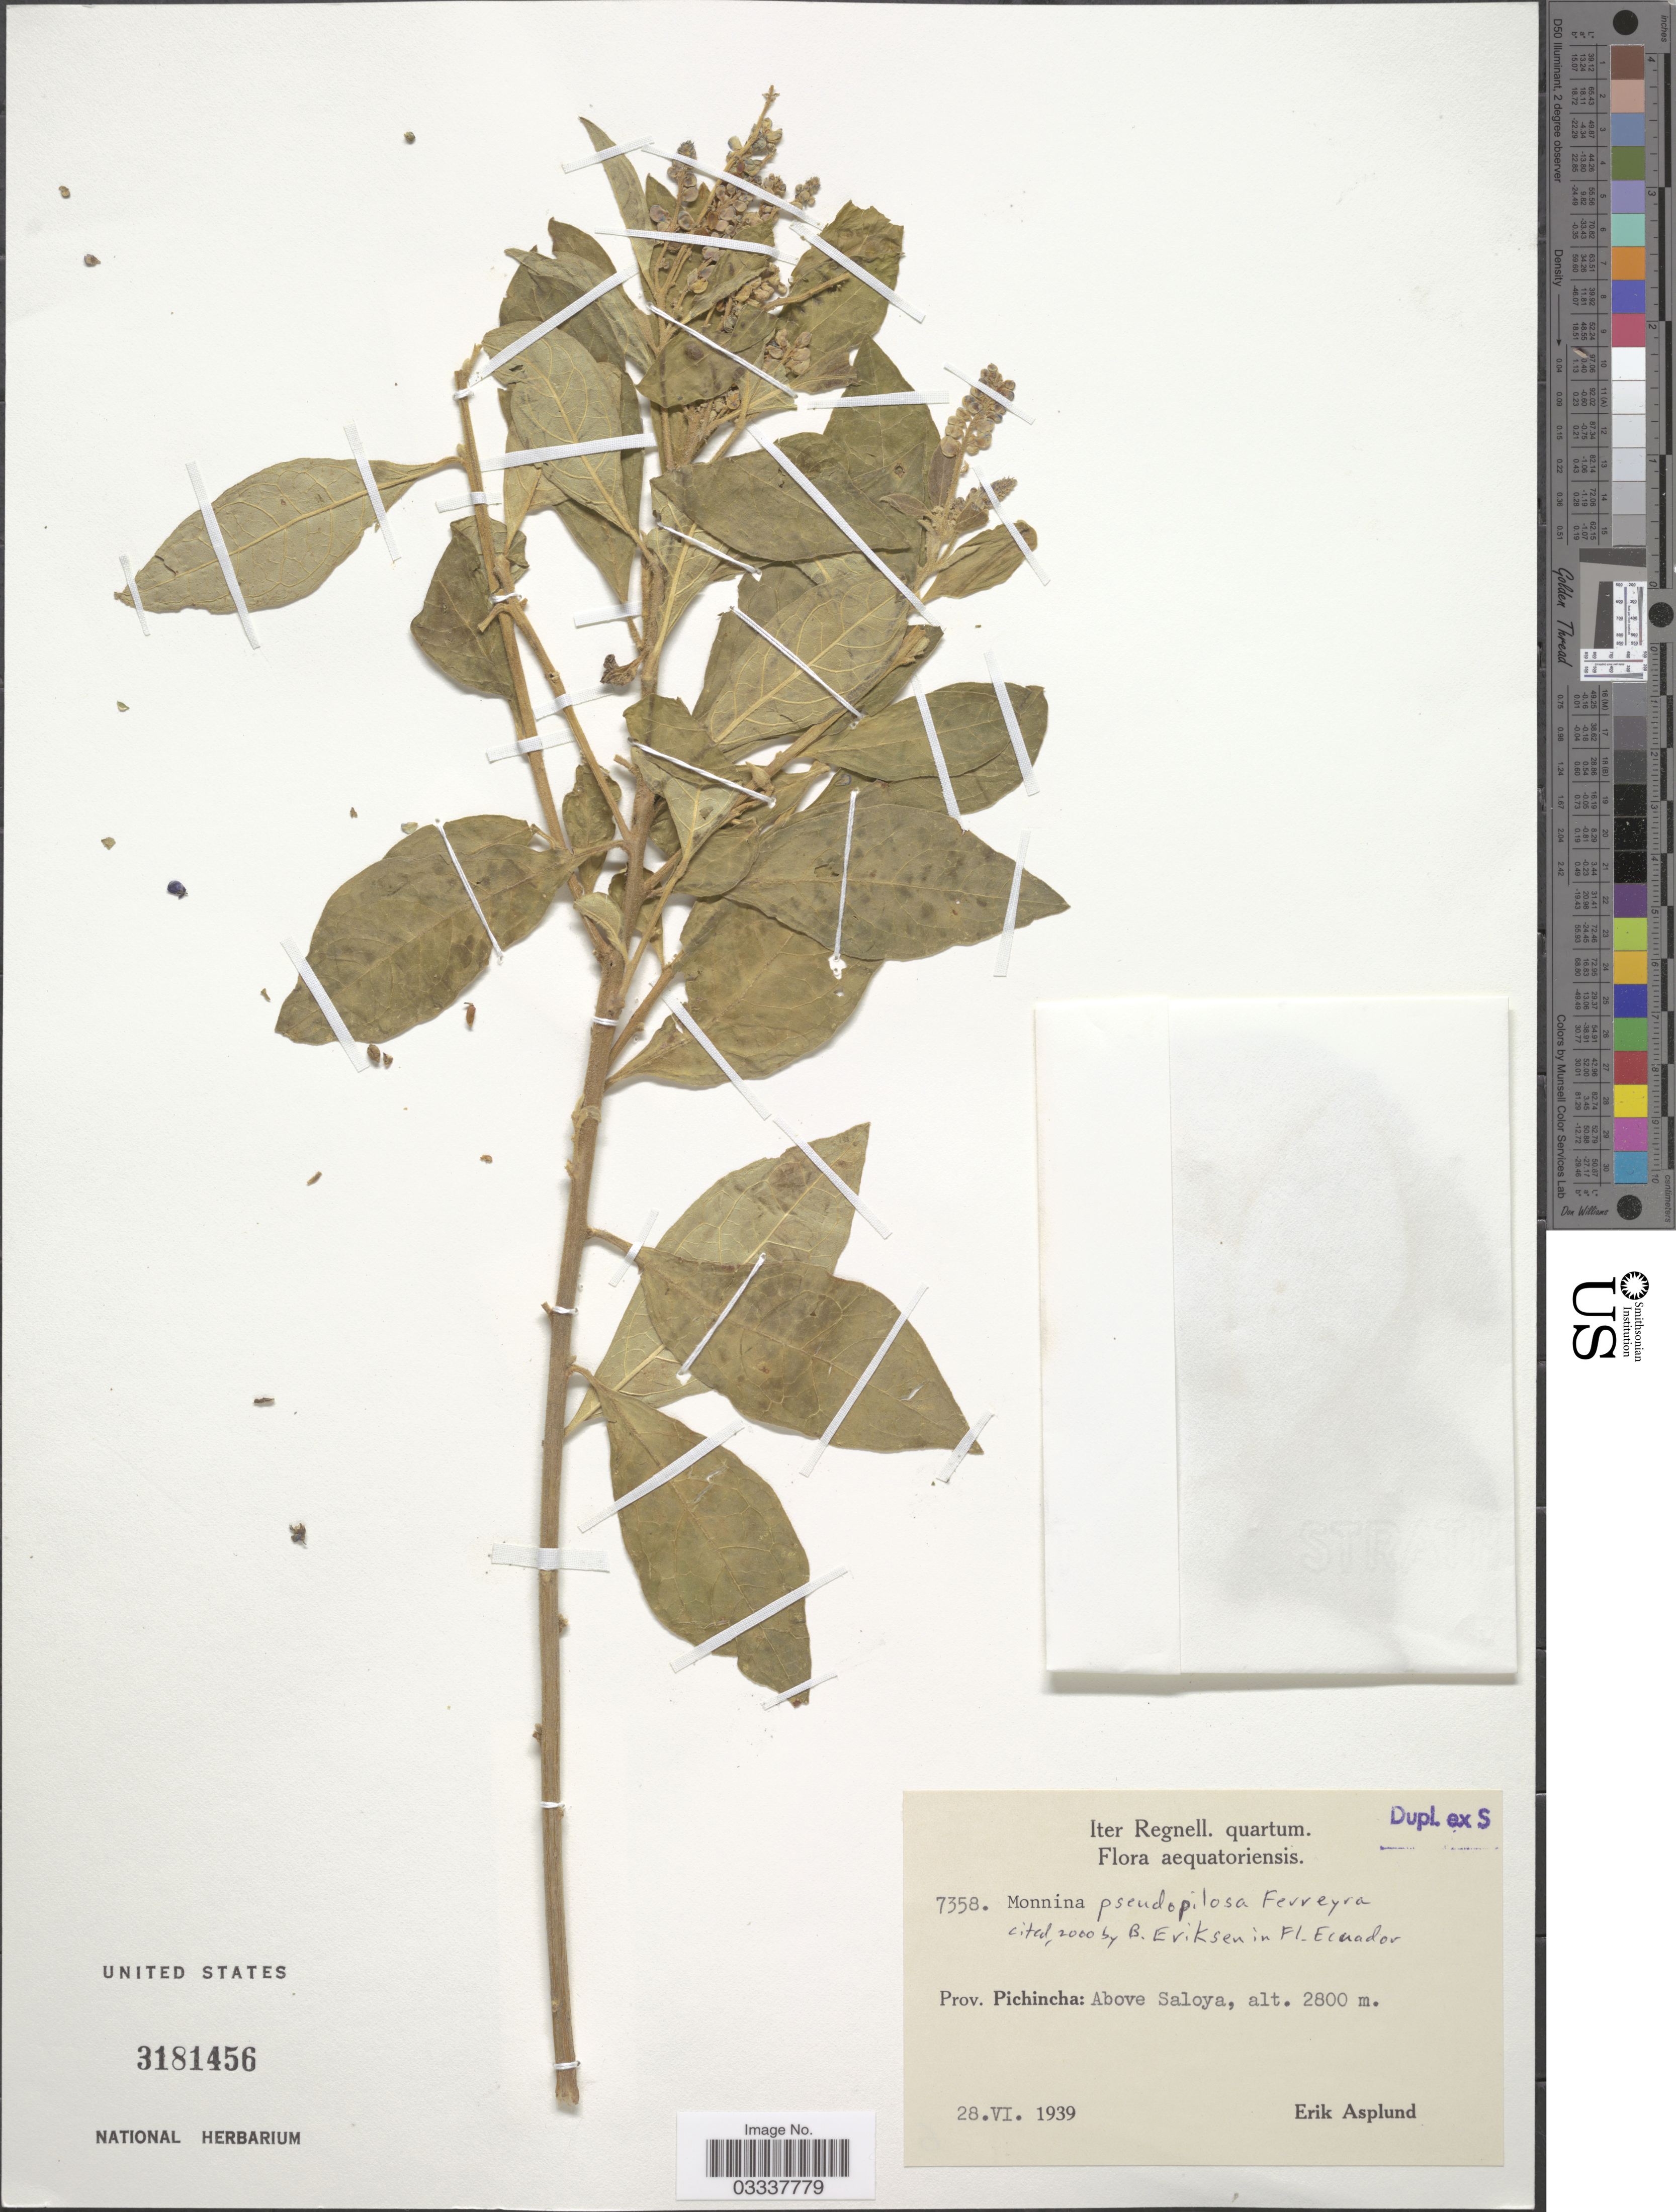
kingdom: Plantae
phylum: Tracheophyta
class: Magnoliopsida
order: Fabales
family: Polygalaceae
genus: Monnina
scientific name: Monnina pseudopilosa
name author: Ferreyra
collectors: E. Asplund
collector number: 7358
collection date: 1939-06-28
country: Ecuador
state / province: Pichincha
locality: Aequatoriensis, Above Saloya.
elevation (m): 2800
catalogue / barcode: US 3181456